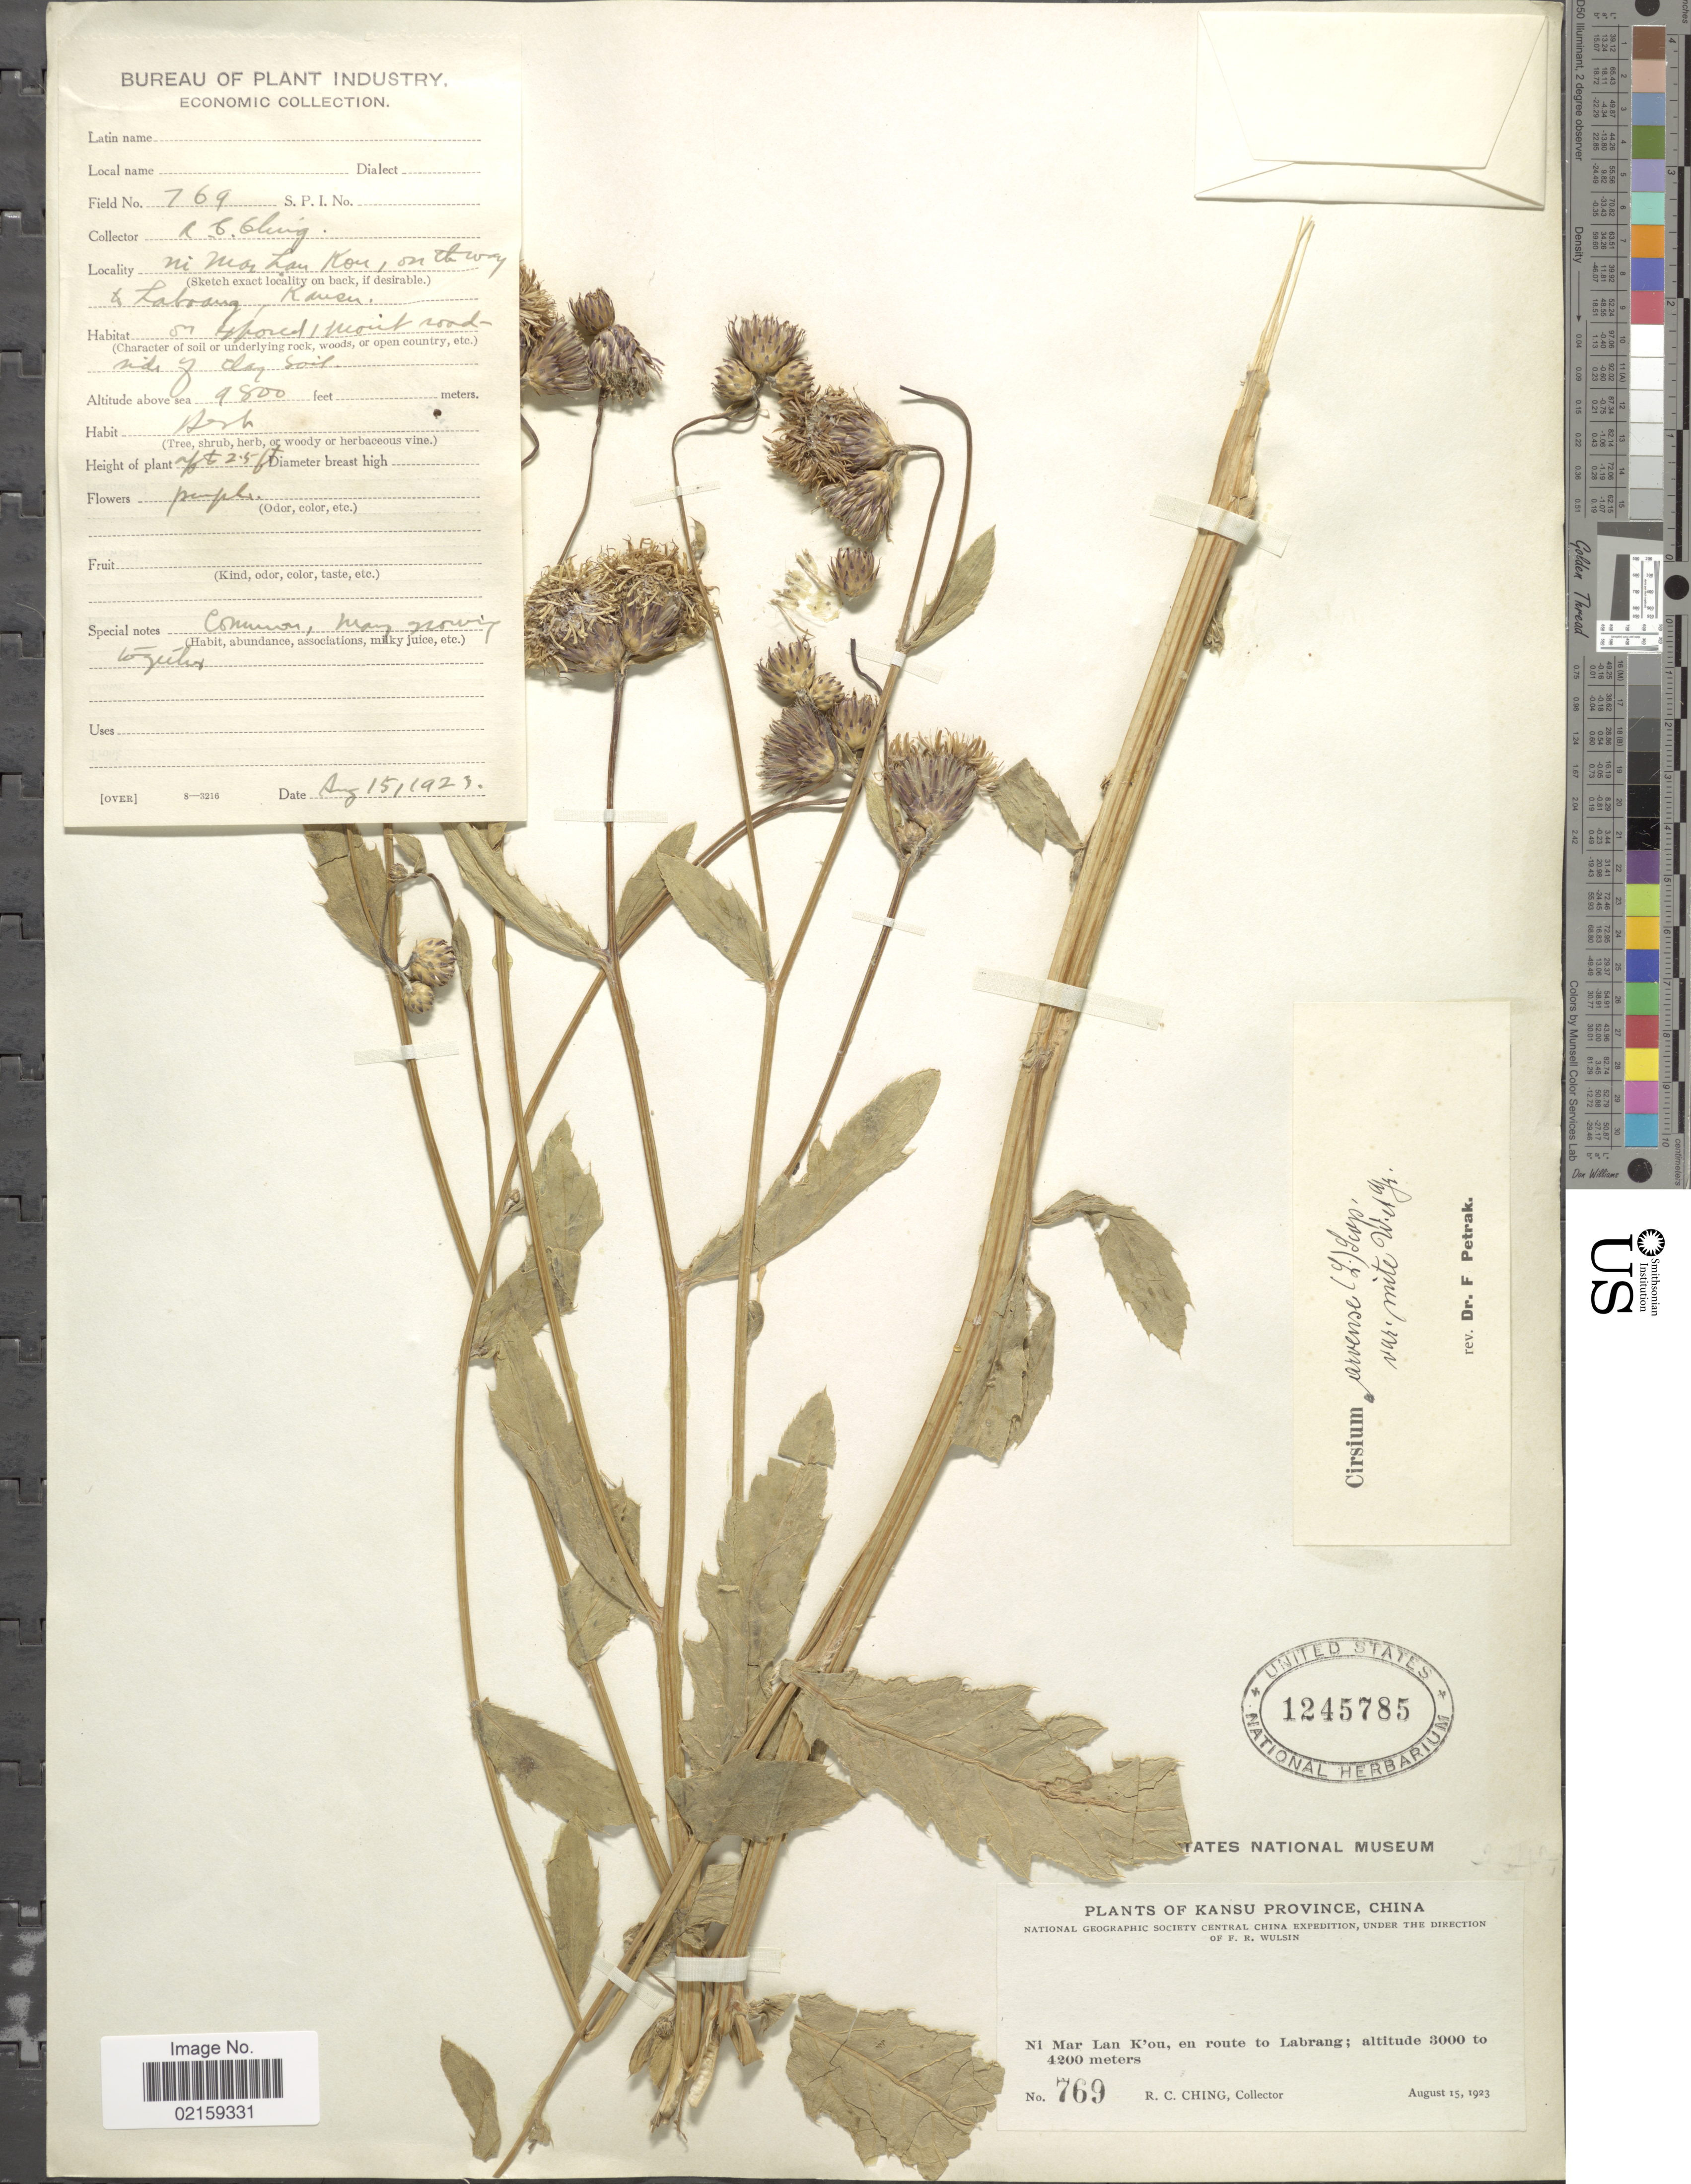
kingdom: Plantae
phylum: Tracheophyta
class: Magnoliopsida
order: Asterales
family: Asteraceae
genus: Cirsium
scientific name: Cirsium arvense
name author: (L.) Scop.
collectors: R. C. Ching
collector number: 769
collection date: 1923-08-15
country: China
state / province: Gansu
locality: Ni Mar Lan K'ou, en route to Labrang. Kansu Province.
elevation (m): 3000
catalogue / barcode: US 1245785